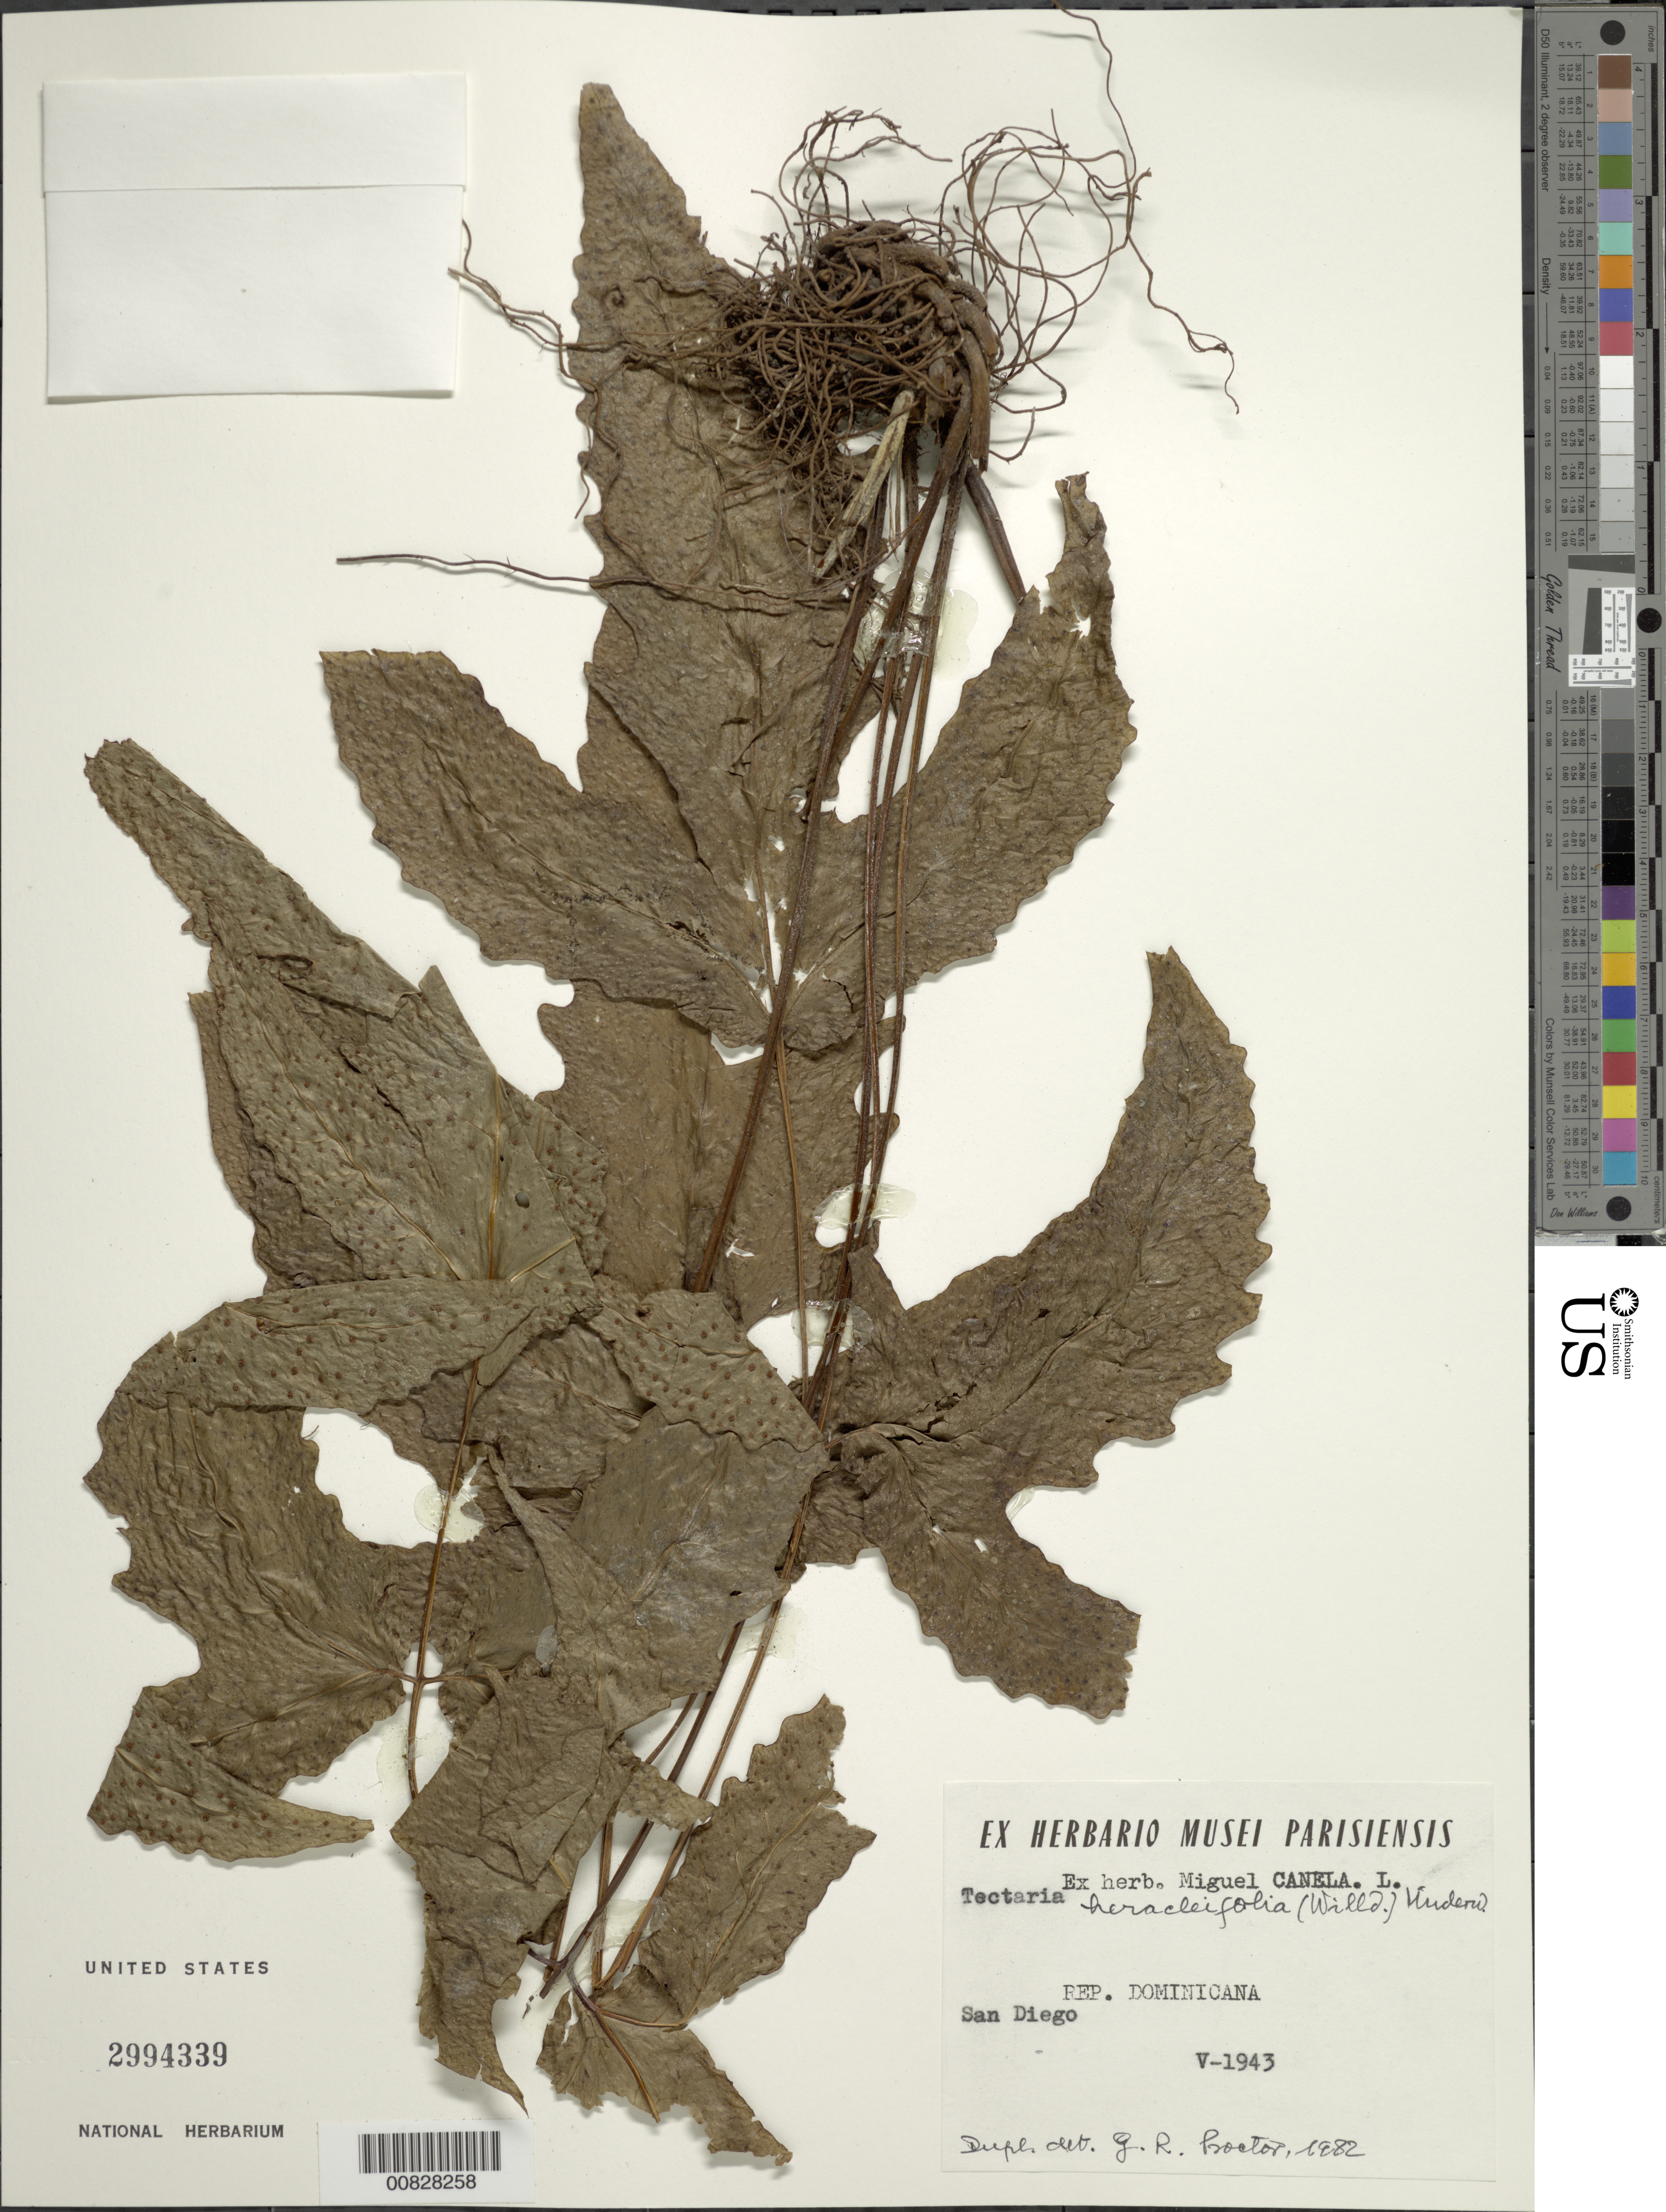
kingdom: Plantae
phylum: Tracheophyta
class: Polypodiopsida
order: Polypodiales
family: Tectariaceae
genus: Tectaria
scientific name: Tectaria heracleifolia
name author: (Willd.) Underw.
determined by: Proctor, G. R.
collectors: M. Canela Lazaro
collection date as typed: May 1943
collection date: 1943-05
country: Dominican Republic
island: Hispaniola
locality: San Diego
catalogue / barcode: US 2994339